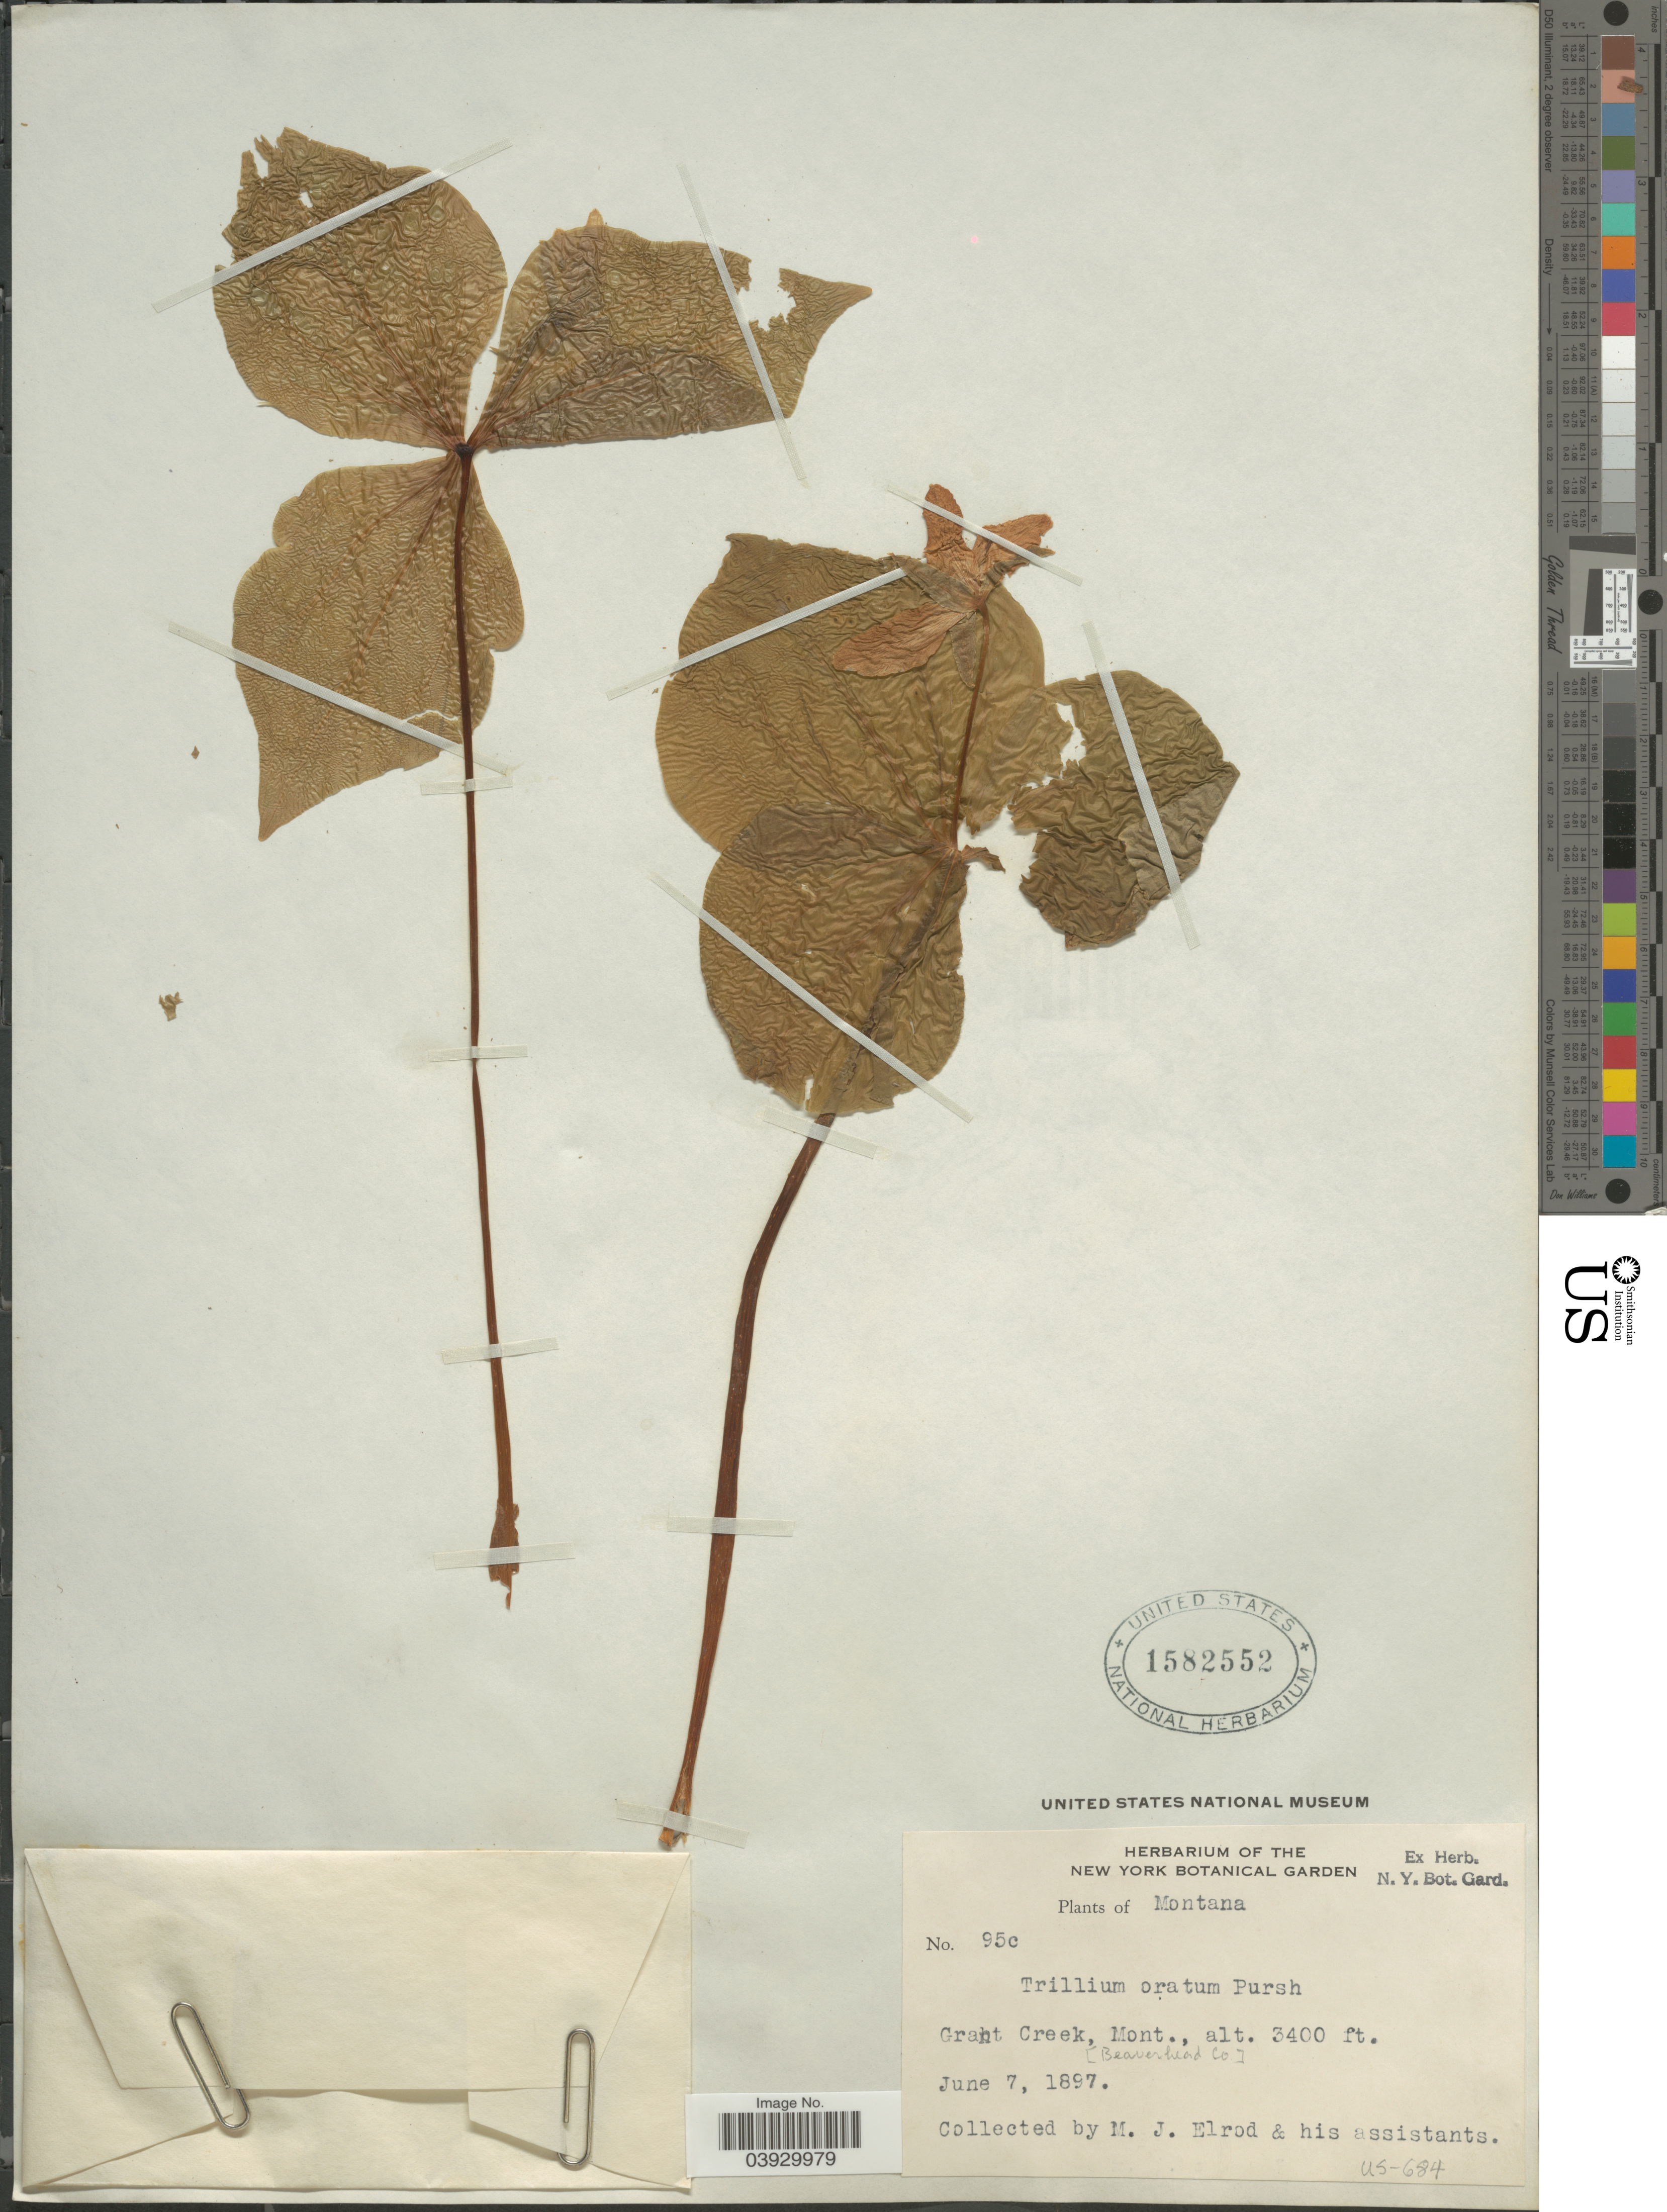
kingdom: Plantae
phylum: Tracheophyta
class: Liliopsida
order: Liliales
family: Melanthiaceae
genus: Trillium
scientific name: Trillium ovatum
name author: Pursh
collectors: J. Elrod & et al.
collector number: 95c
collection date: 1897-06-07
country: United States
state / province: Montana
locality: Grant Creek, Beaverhead Co.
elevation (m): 1036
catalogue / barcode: US 1582552